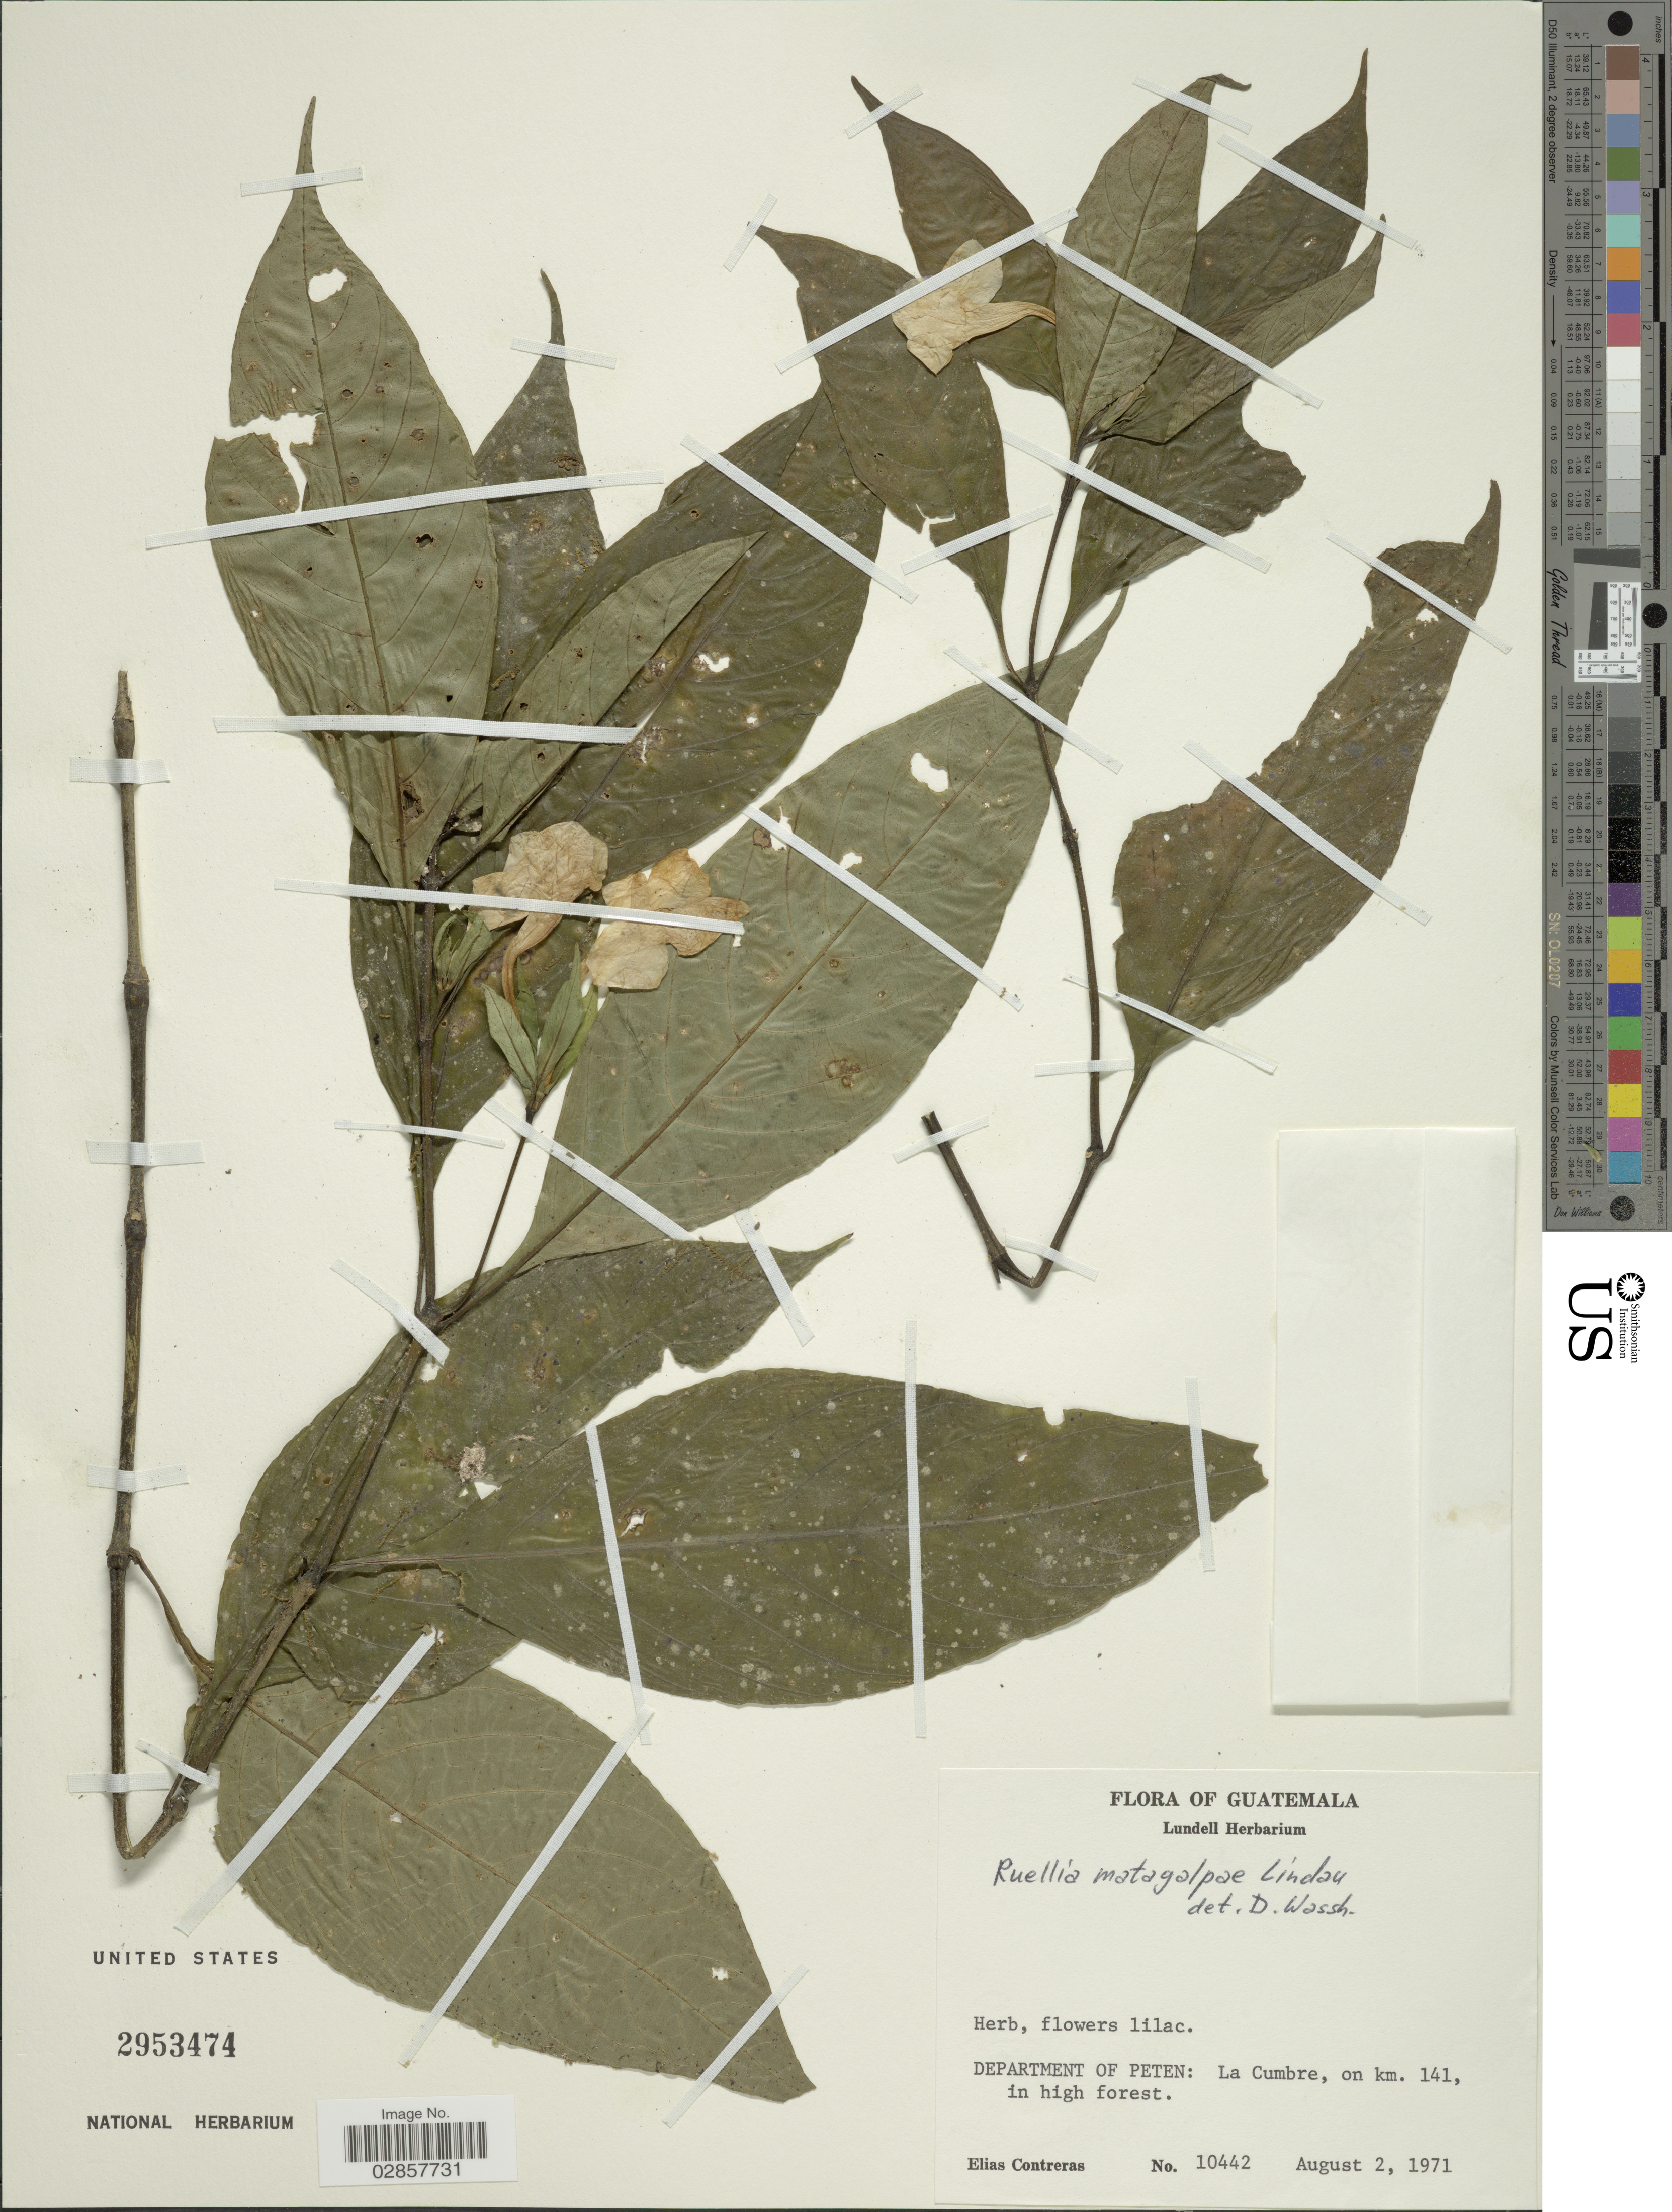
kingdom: Plantae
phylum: Tracheophyta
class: Magnoliopsida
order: Lamiales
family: Acanthaceae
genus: Ruellia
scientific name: Ruellia matagalpae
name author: Lindau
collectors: E. Contreras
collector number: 10442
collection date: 1971-08-02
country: Guatemala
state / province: El Petén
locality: Department of Peten: La Cumbre, on km. 141.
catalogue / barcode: US 2953474